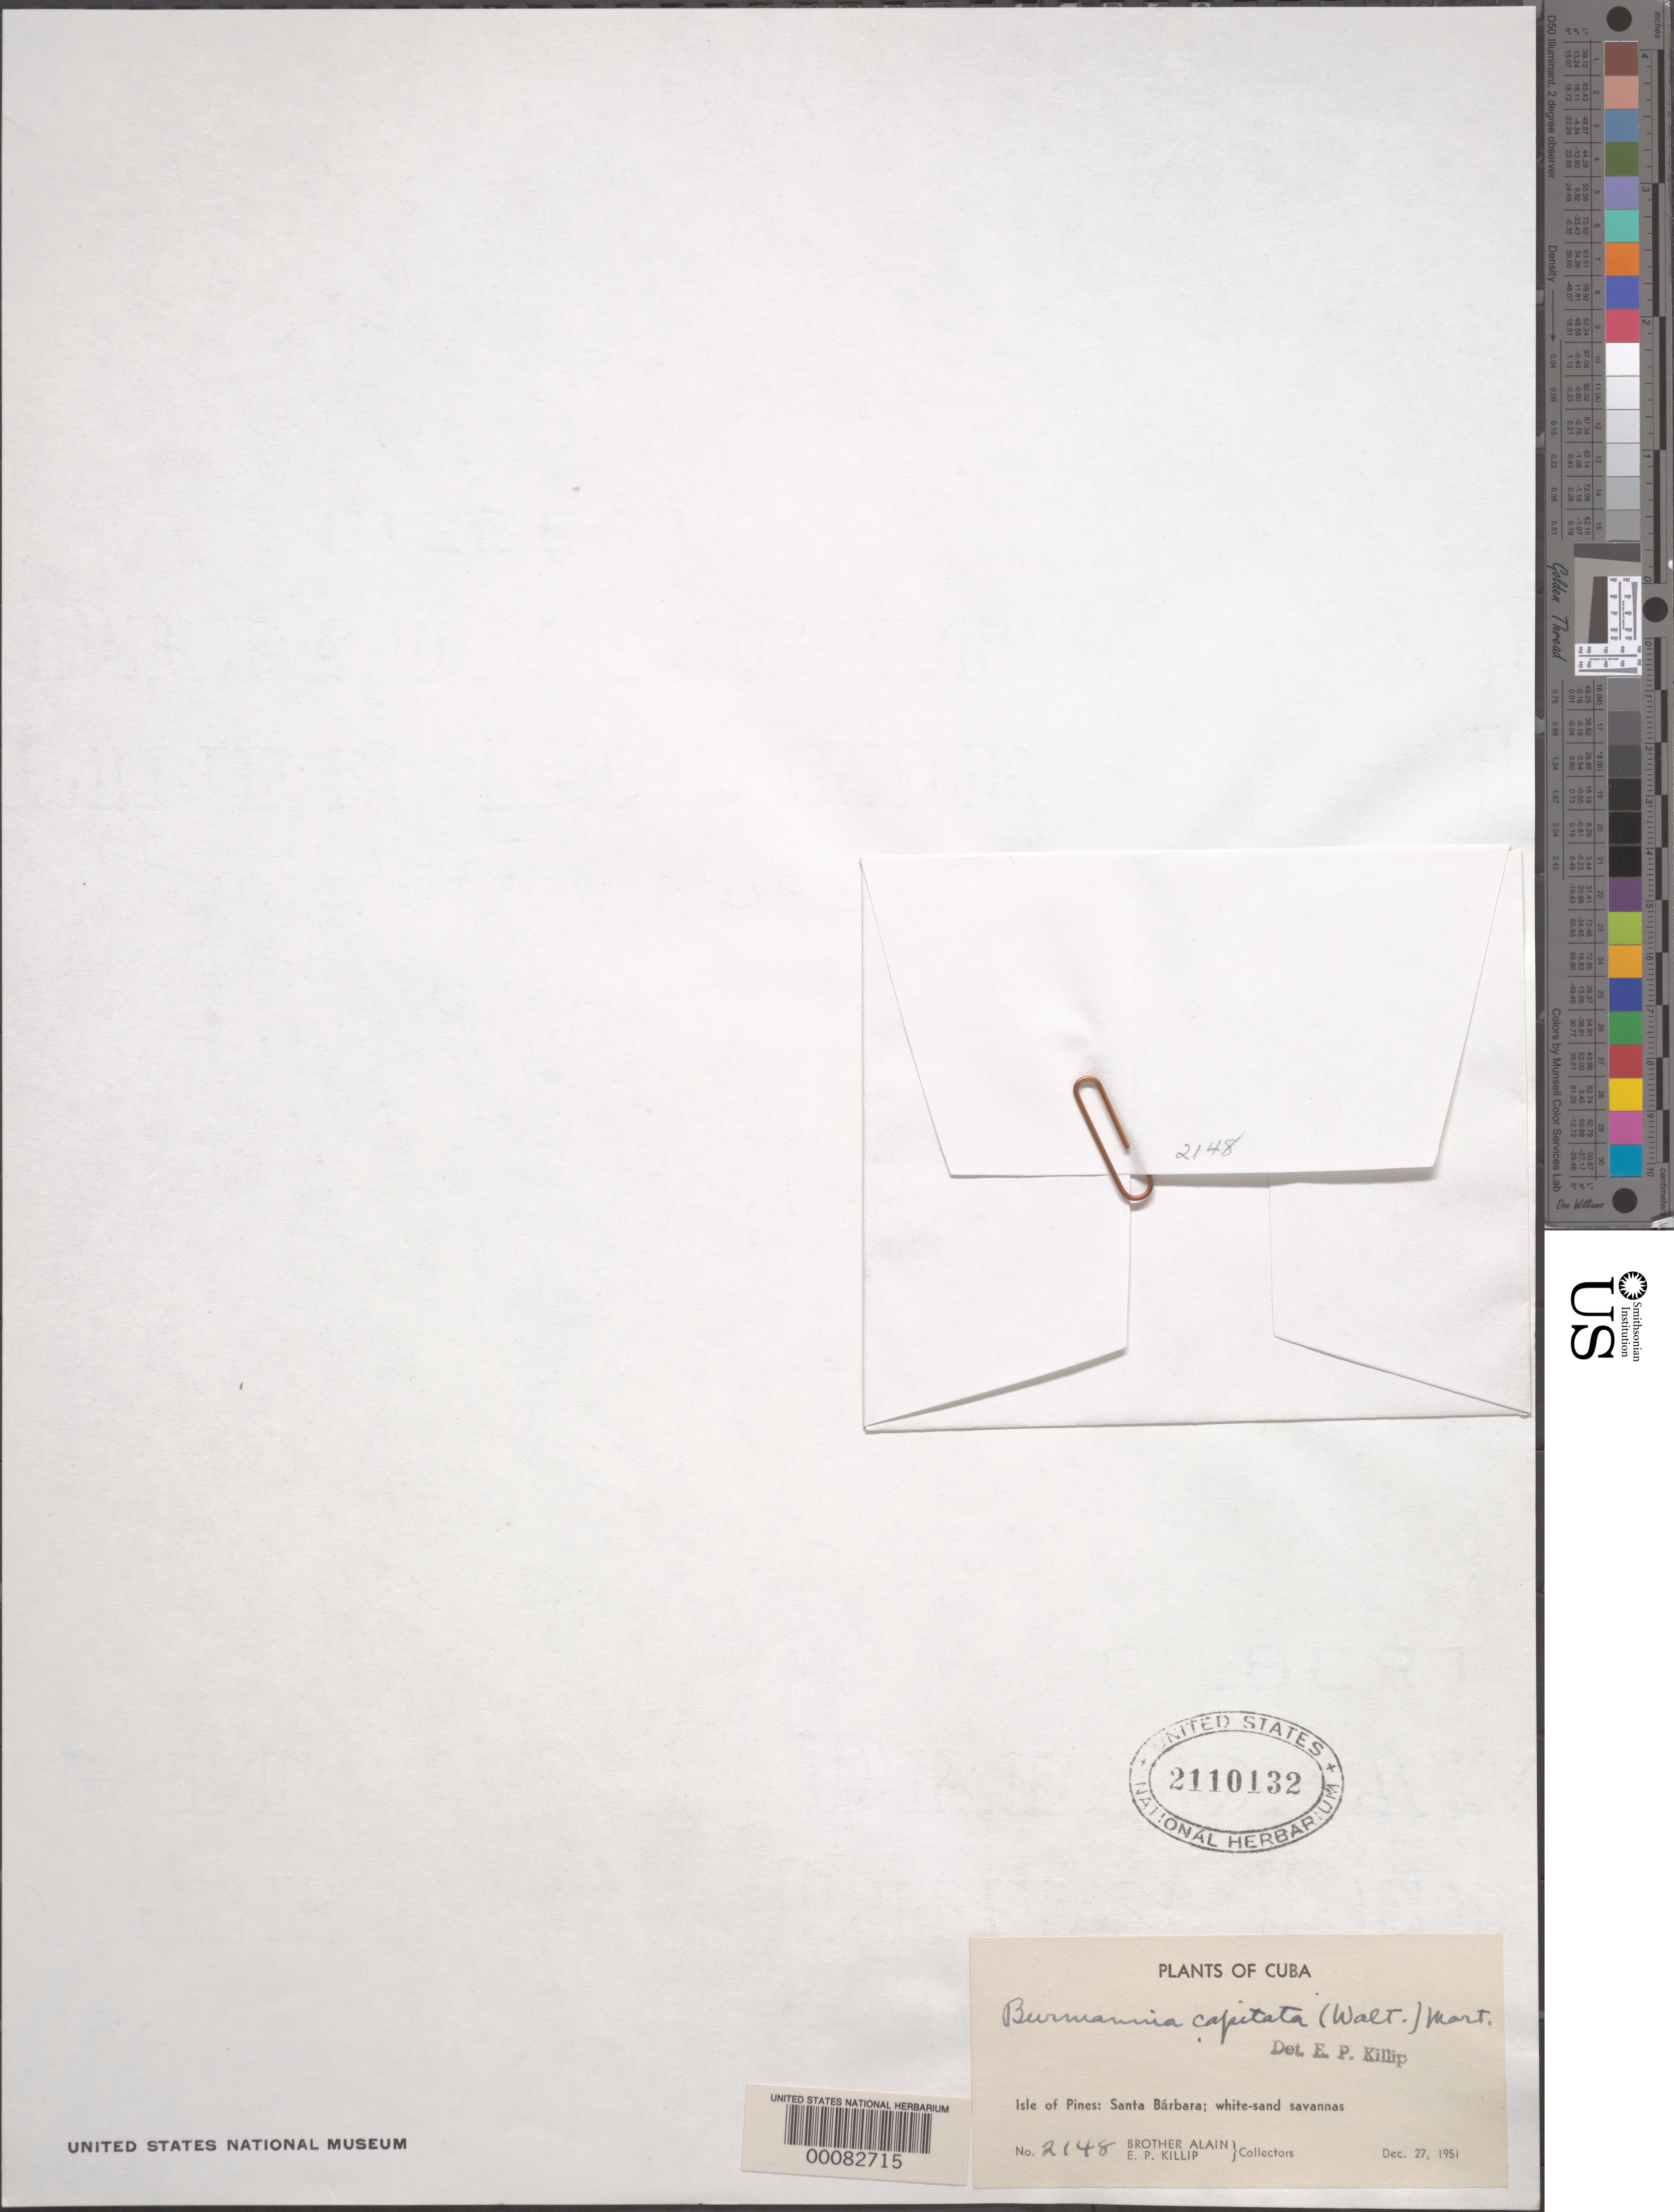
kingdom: Plantae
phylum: Tracheophyta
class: Liliopsida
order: Dioscoreales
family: Burmanniaceae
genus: Burmannia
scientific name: Burmannia capitata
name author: (Walter ex J.F. Gmel.) Mart.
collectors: A. H. Liogier & E. P. Killip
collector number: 2148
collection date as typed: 27 Dec 1951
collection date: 1951-12-27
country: Cuba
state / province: Isla de La Juventud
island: Isla de la Juventud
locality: Isle of Pines, Santa Barbara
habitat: White sand savannas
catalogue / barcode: US 2110132